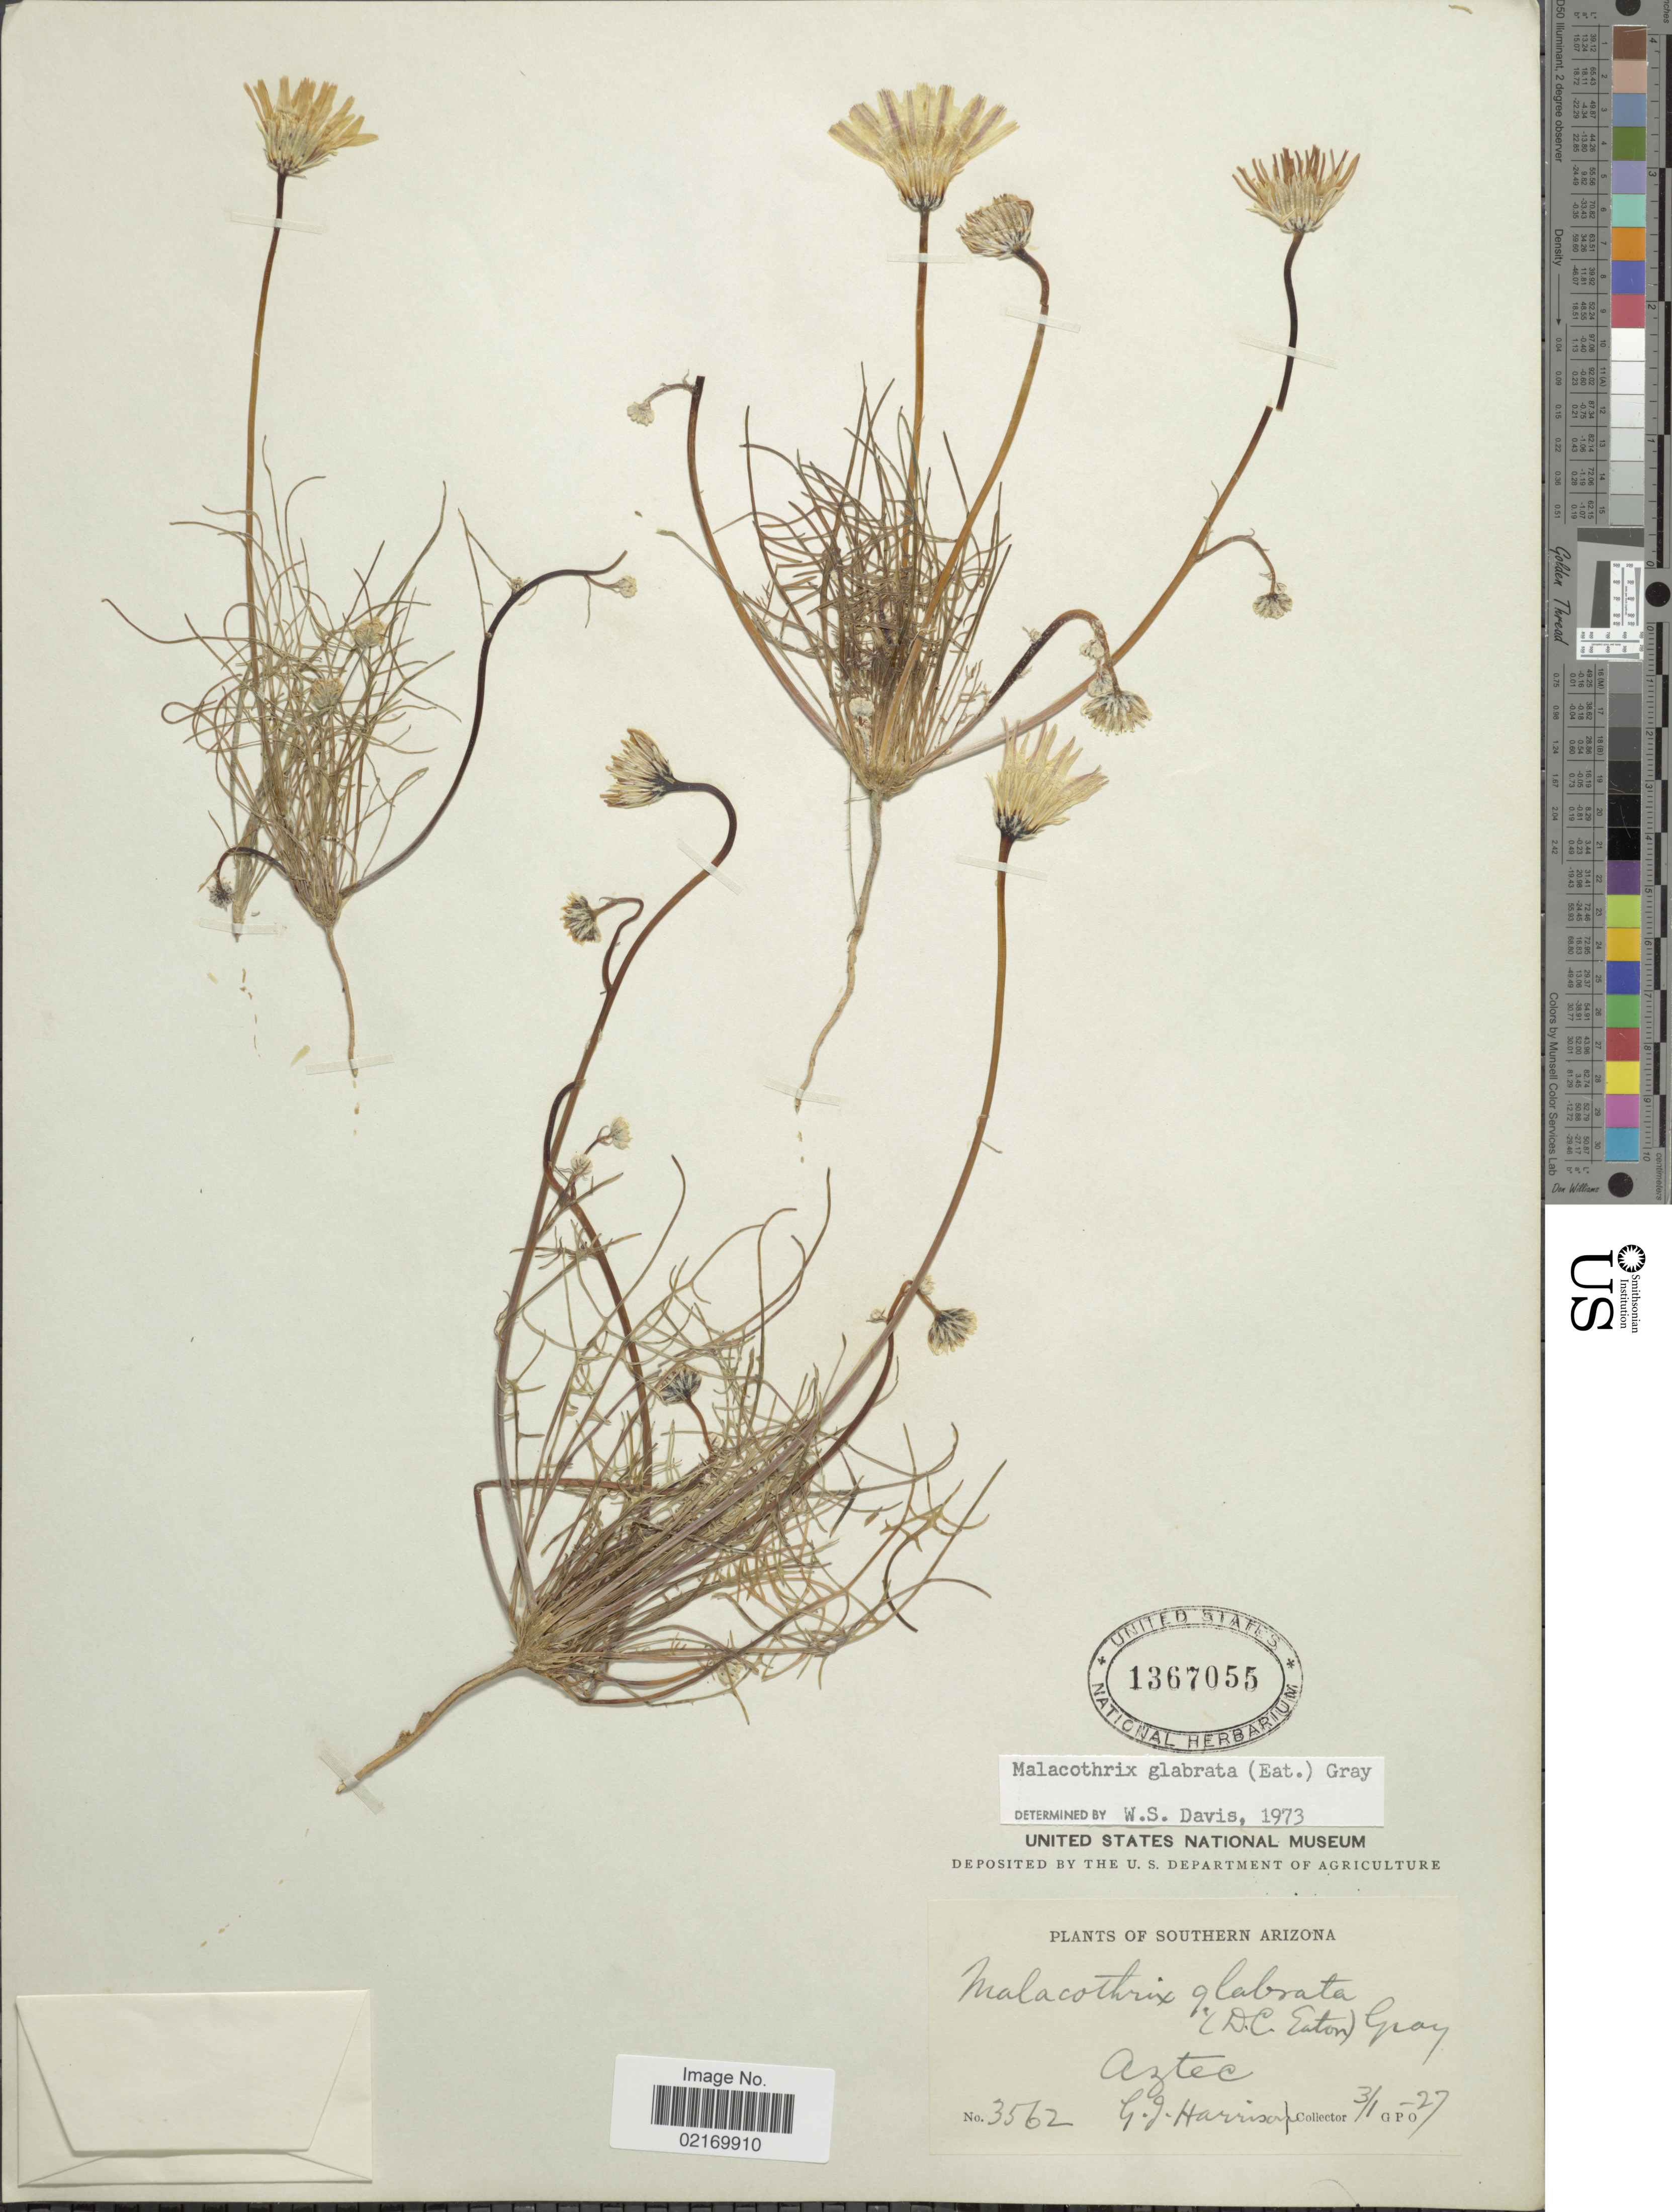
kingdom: Plantae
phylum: Tracheophyta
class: Magnoliopsida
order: Asterales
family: Asteraceae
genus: Malacothrix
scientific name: Malacothrix glabrata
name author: (A. Gray ex D.C. Eaton) A. Gray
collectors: G. J. Harrison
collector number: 3562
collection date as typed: Transcribed d/m/y: 1/3/27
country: United States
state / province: Arizona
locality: Southern Arizona, Aztec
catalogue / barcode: US 1367055